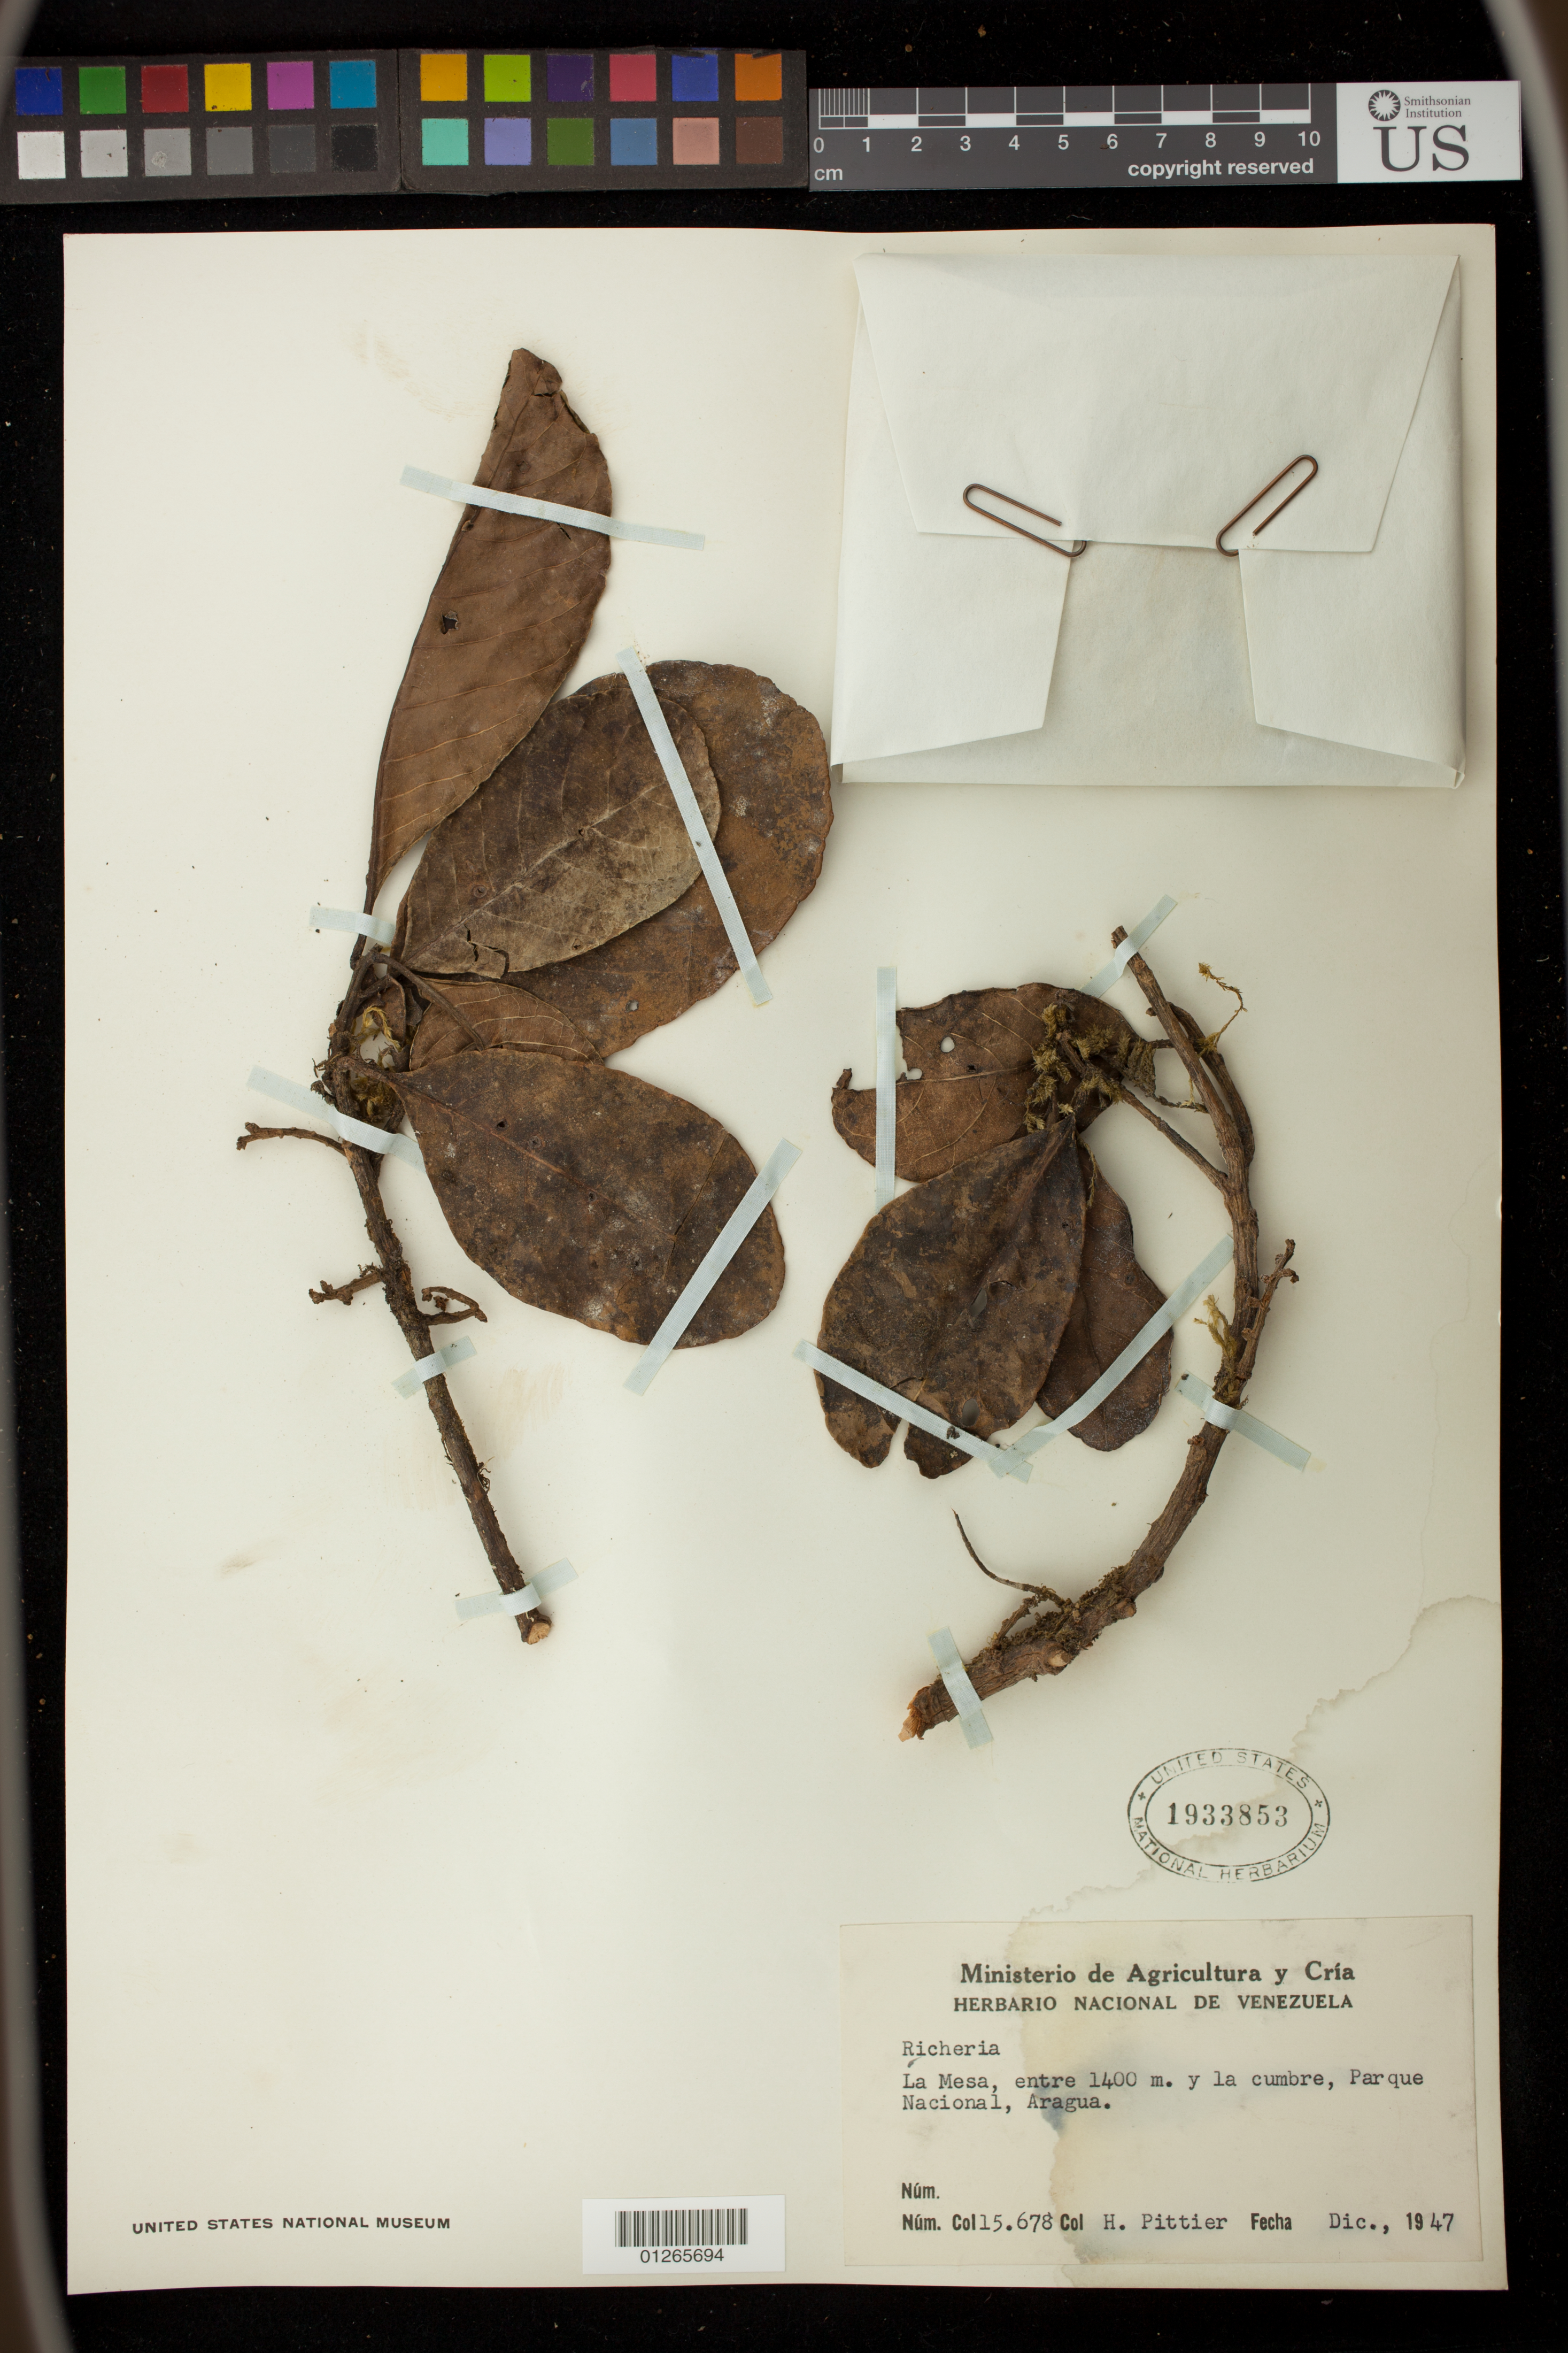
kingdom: Plantae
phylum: Tracheophyta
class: Magnoliopsida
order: Malpighiales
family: Phyllanthaceae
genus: Richeria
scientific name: Richeria sp.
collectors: H. F. Pittier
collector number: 15.678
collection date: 1947-12-01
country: Venezuela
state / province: Aragua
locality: Fila de El Paraiso, Parque Nacional, Aragua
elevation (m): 1400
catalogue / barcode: US 1933853